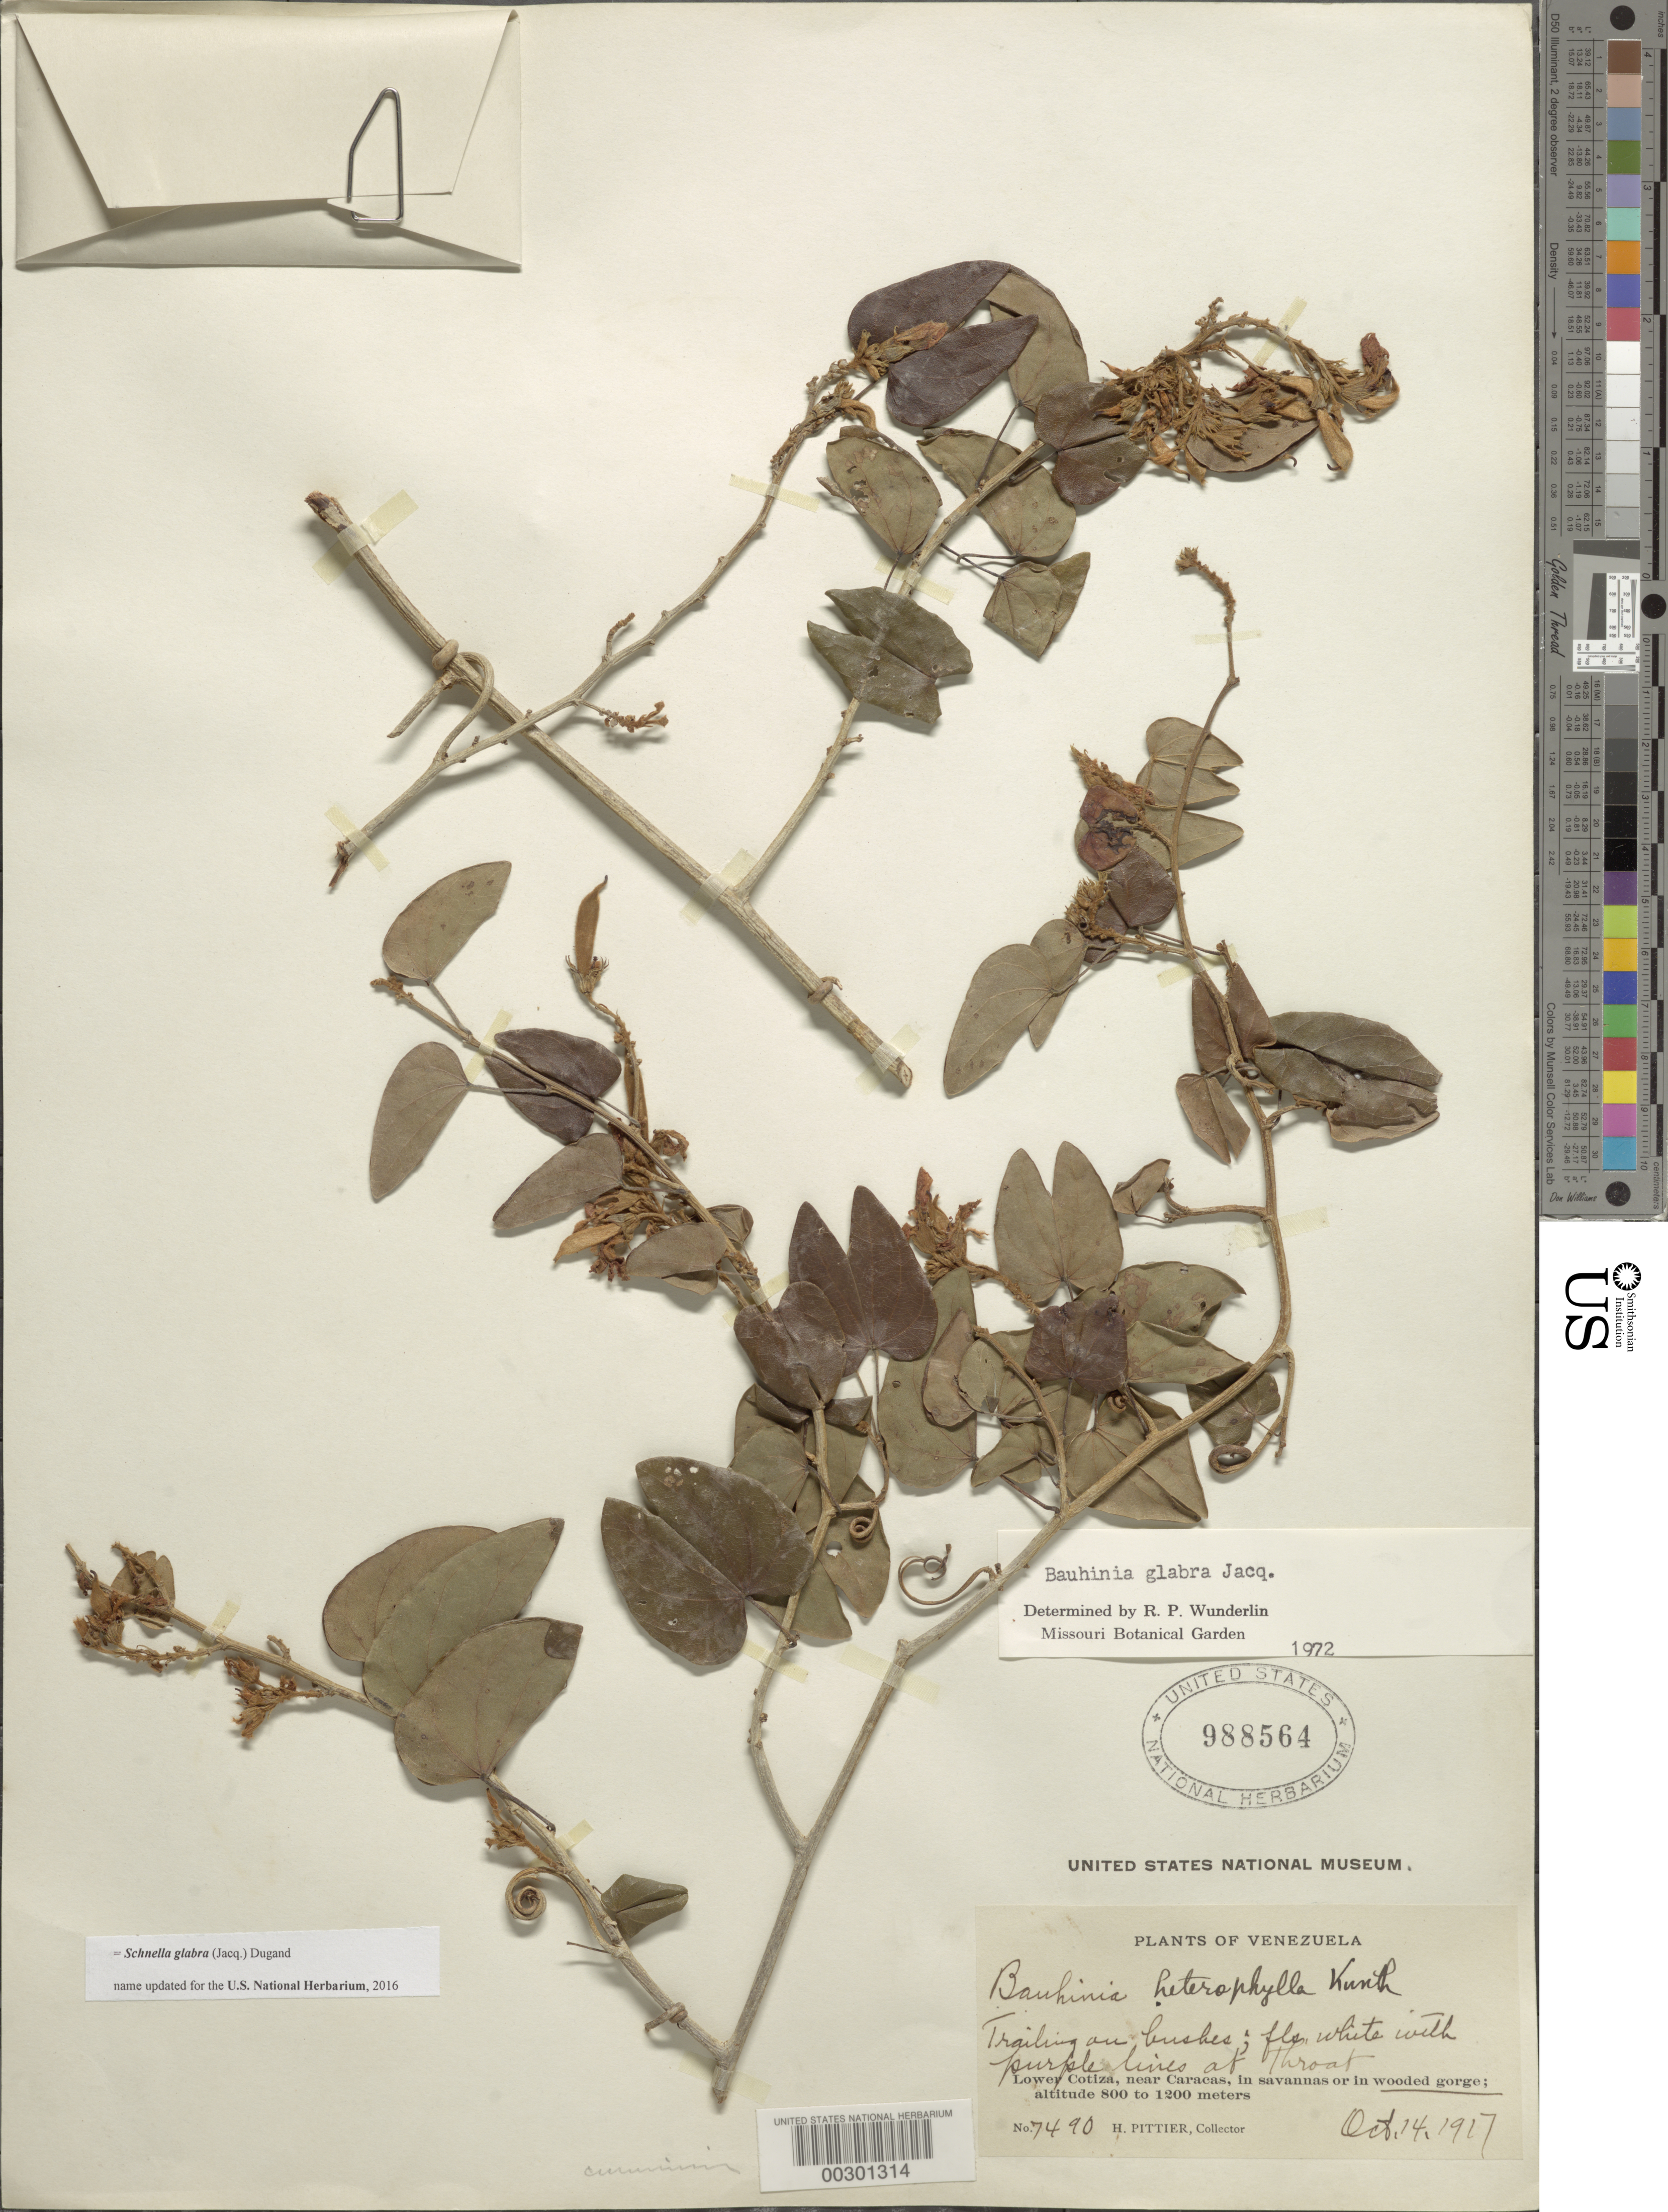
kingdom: Plantae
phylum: Tracheophyta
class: Magnoliopsida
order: Fabales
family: Fabaceae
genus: Schnella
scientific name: Schnella glabra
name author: (Jacq.) Dugand G.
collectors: H. F. Pittier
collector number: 7490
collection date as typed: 14 Oct 1914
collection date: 1914-10-14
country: Venezuela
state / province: Distrito Federal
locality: Lower cotiza near caracas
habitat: Wooded gorge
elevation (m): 800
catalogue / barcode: US 988564